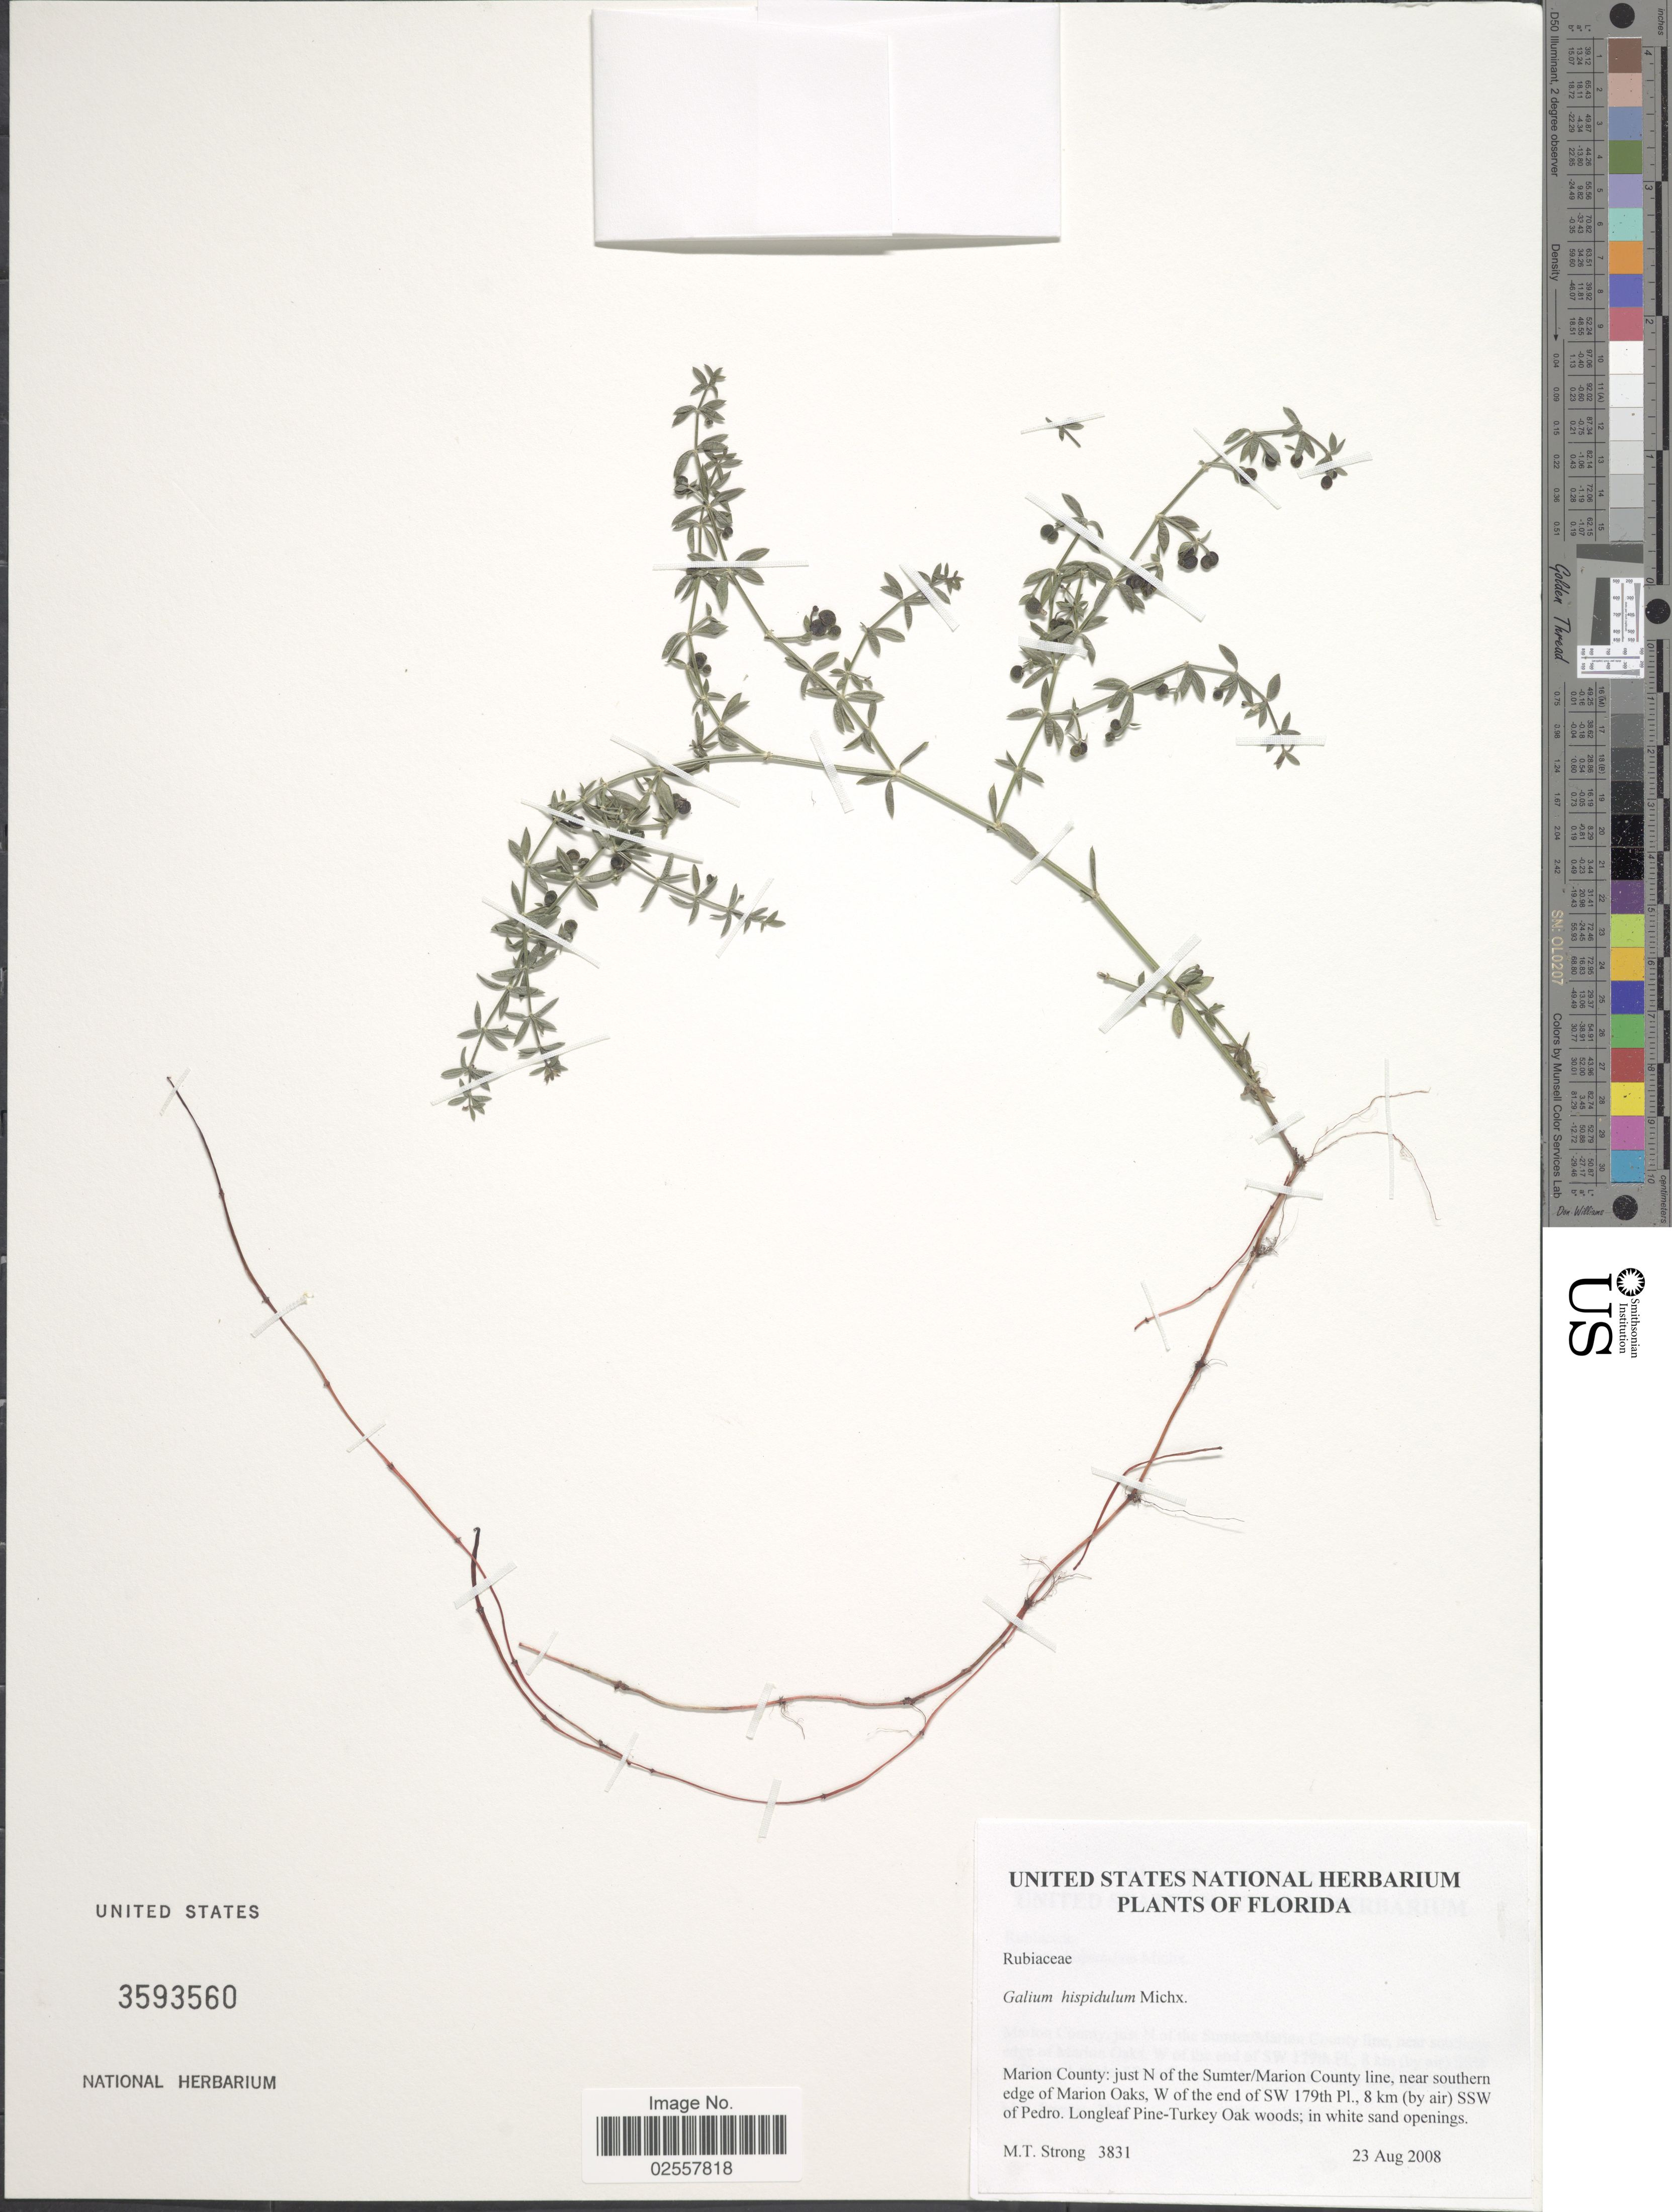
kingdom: Plantae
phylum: Tracheophyta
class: Magnoliopsida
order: Gentianales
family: Rubiaceae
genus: Galium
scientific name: Galium hispidulum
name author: Michx.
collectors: M. T. Strong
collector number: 3831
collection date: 2008-08-23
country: United States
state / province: Florida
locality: Marion County: just N of the Sumter/Marion County line, near southern edge of Marion Oaks, W of the end of SW 179th Pl., 8 km (by air) SSW of Pedro.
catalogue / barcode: US 3593560